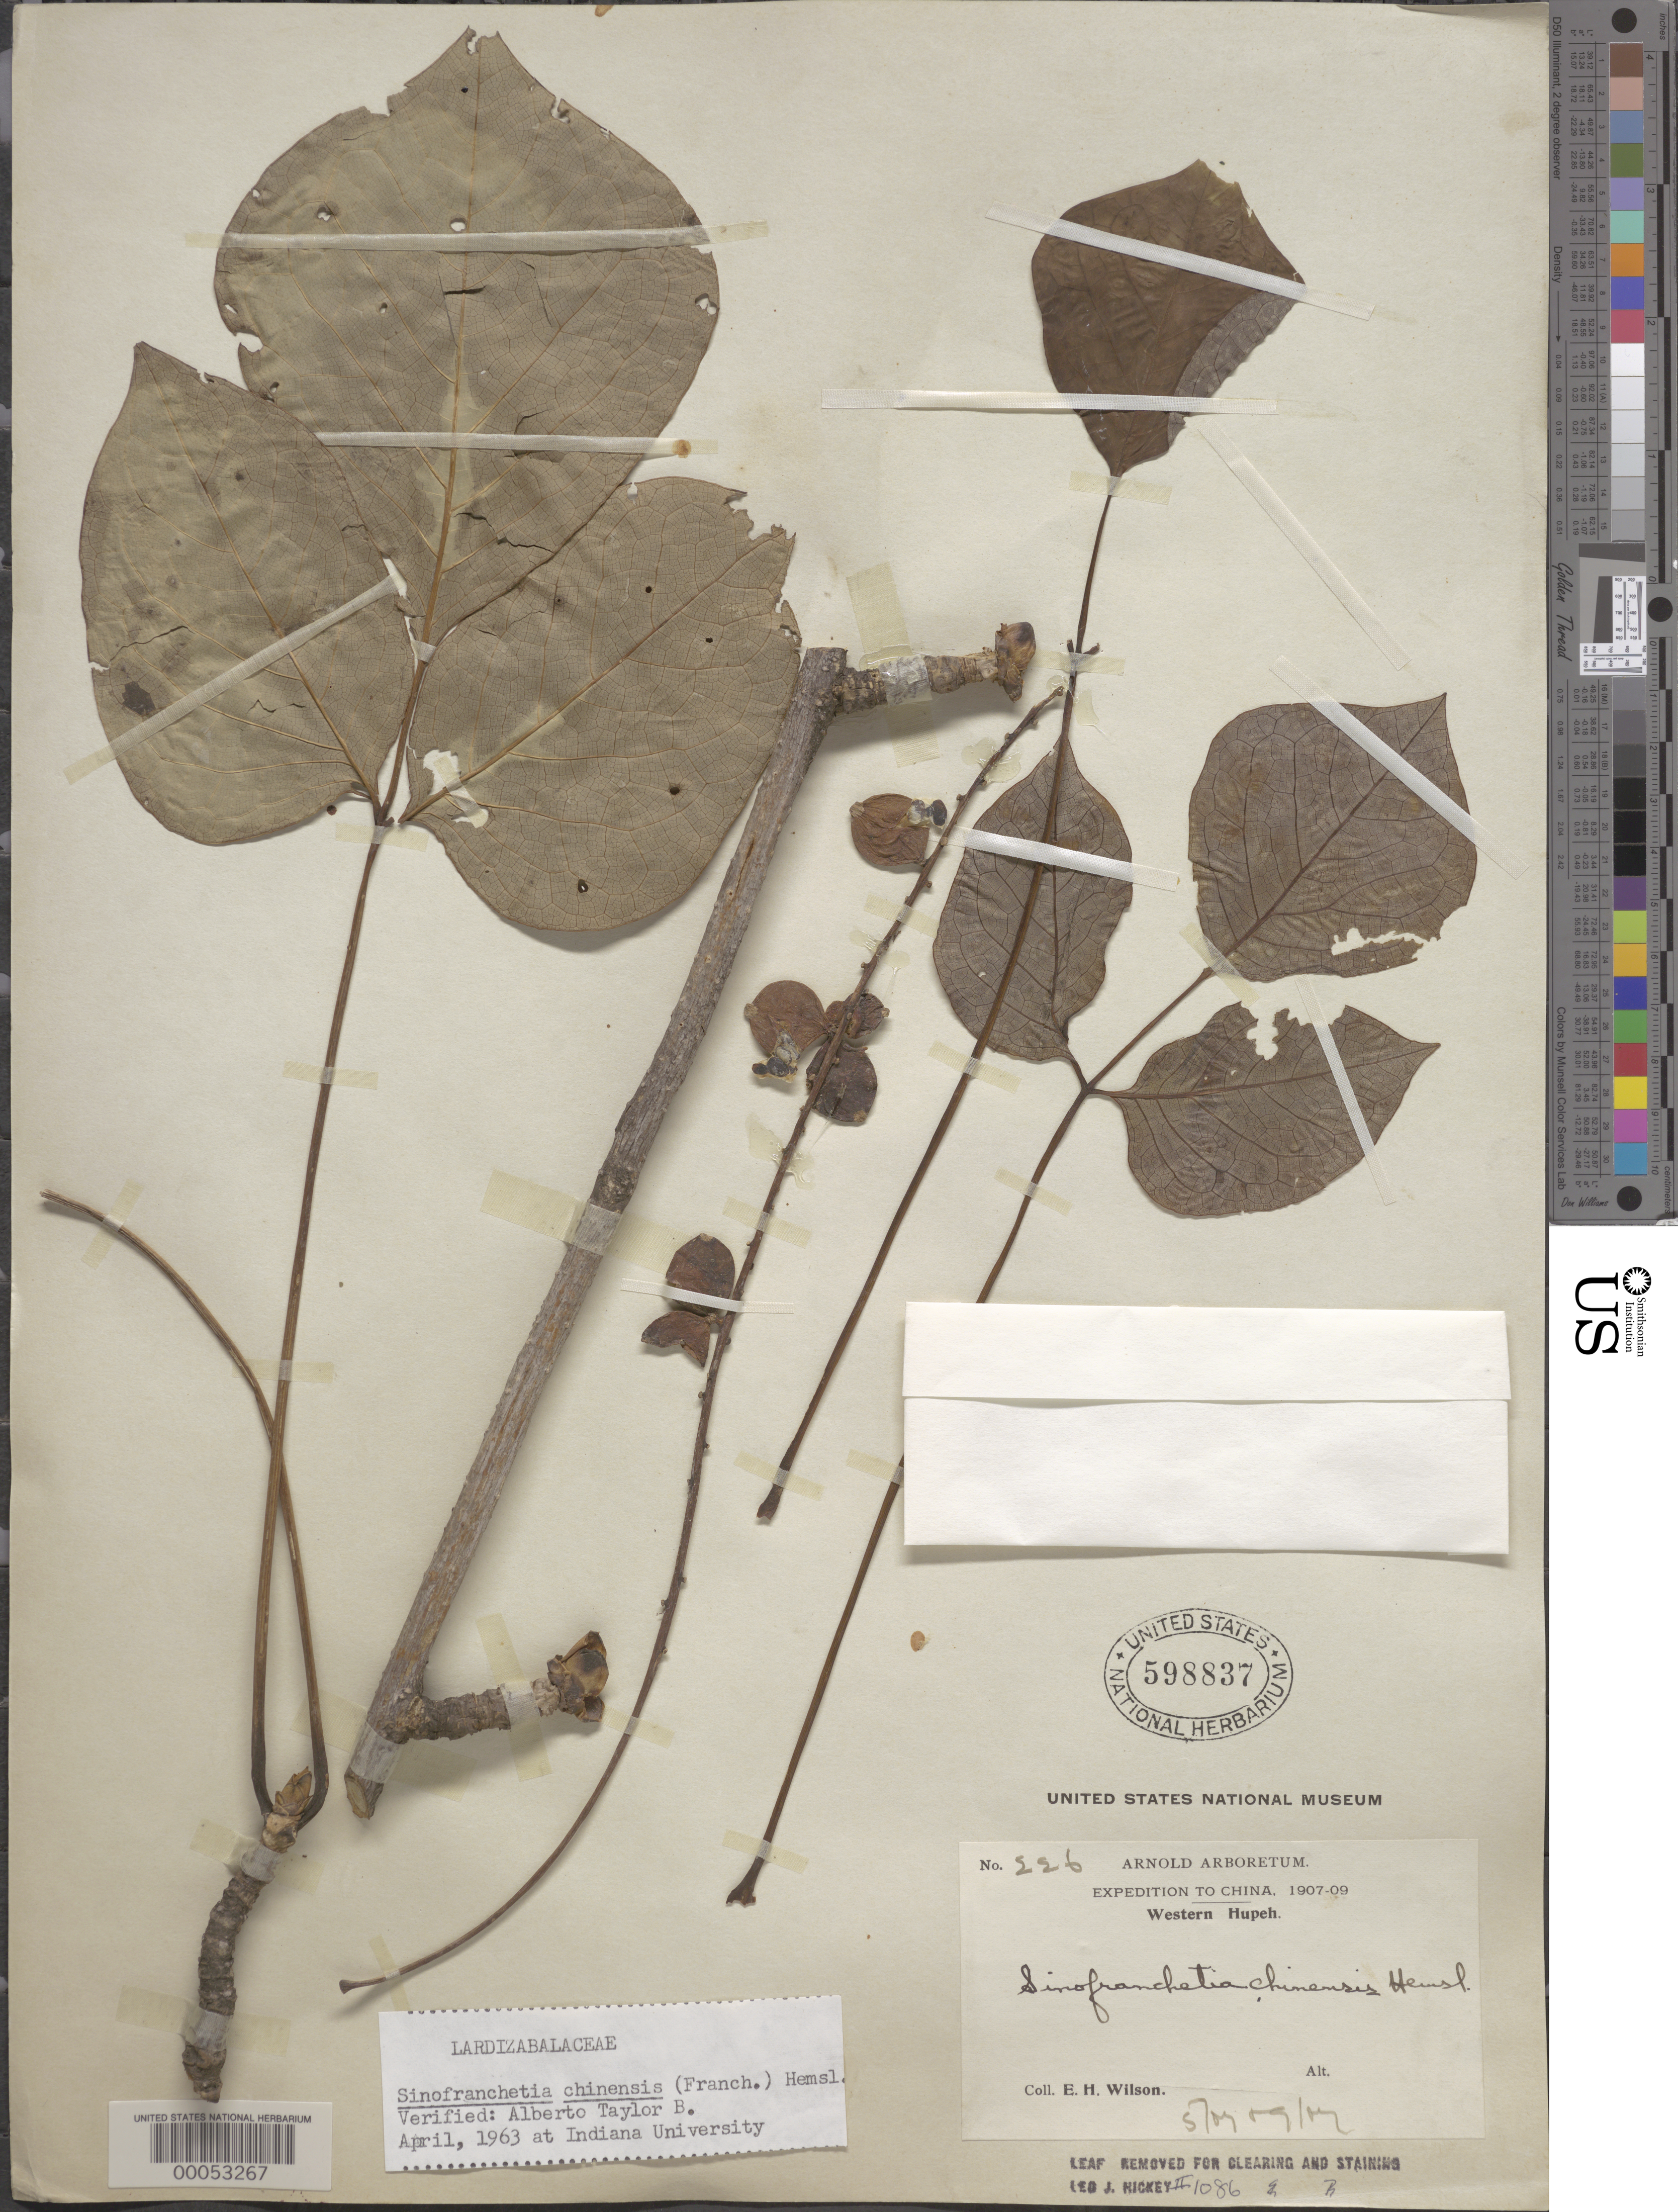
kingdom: Plantae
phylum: Tracheophyta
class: Magnoliopsida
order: Ranunculales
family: Lardizabalaceae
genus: Sinofranchetia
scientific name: Sinofranchetia chinensis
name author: (Franch.) Hemsl.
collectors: E. H. Wilson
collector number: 226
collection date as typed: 05 Jul 1907 and 09 Jul 1907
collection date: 1907-07-05,1907-07-09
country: China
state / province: Hubei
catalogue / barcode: US 598837